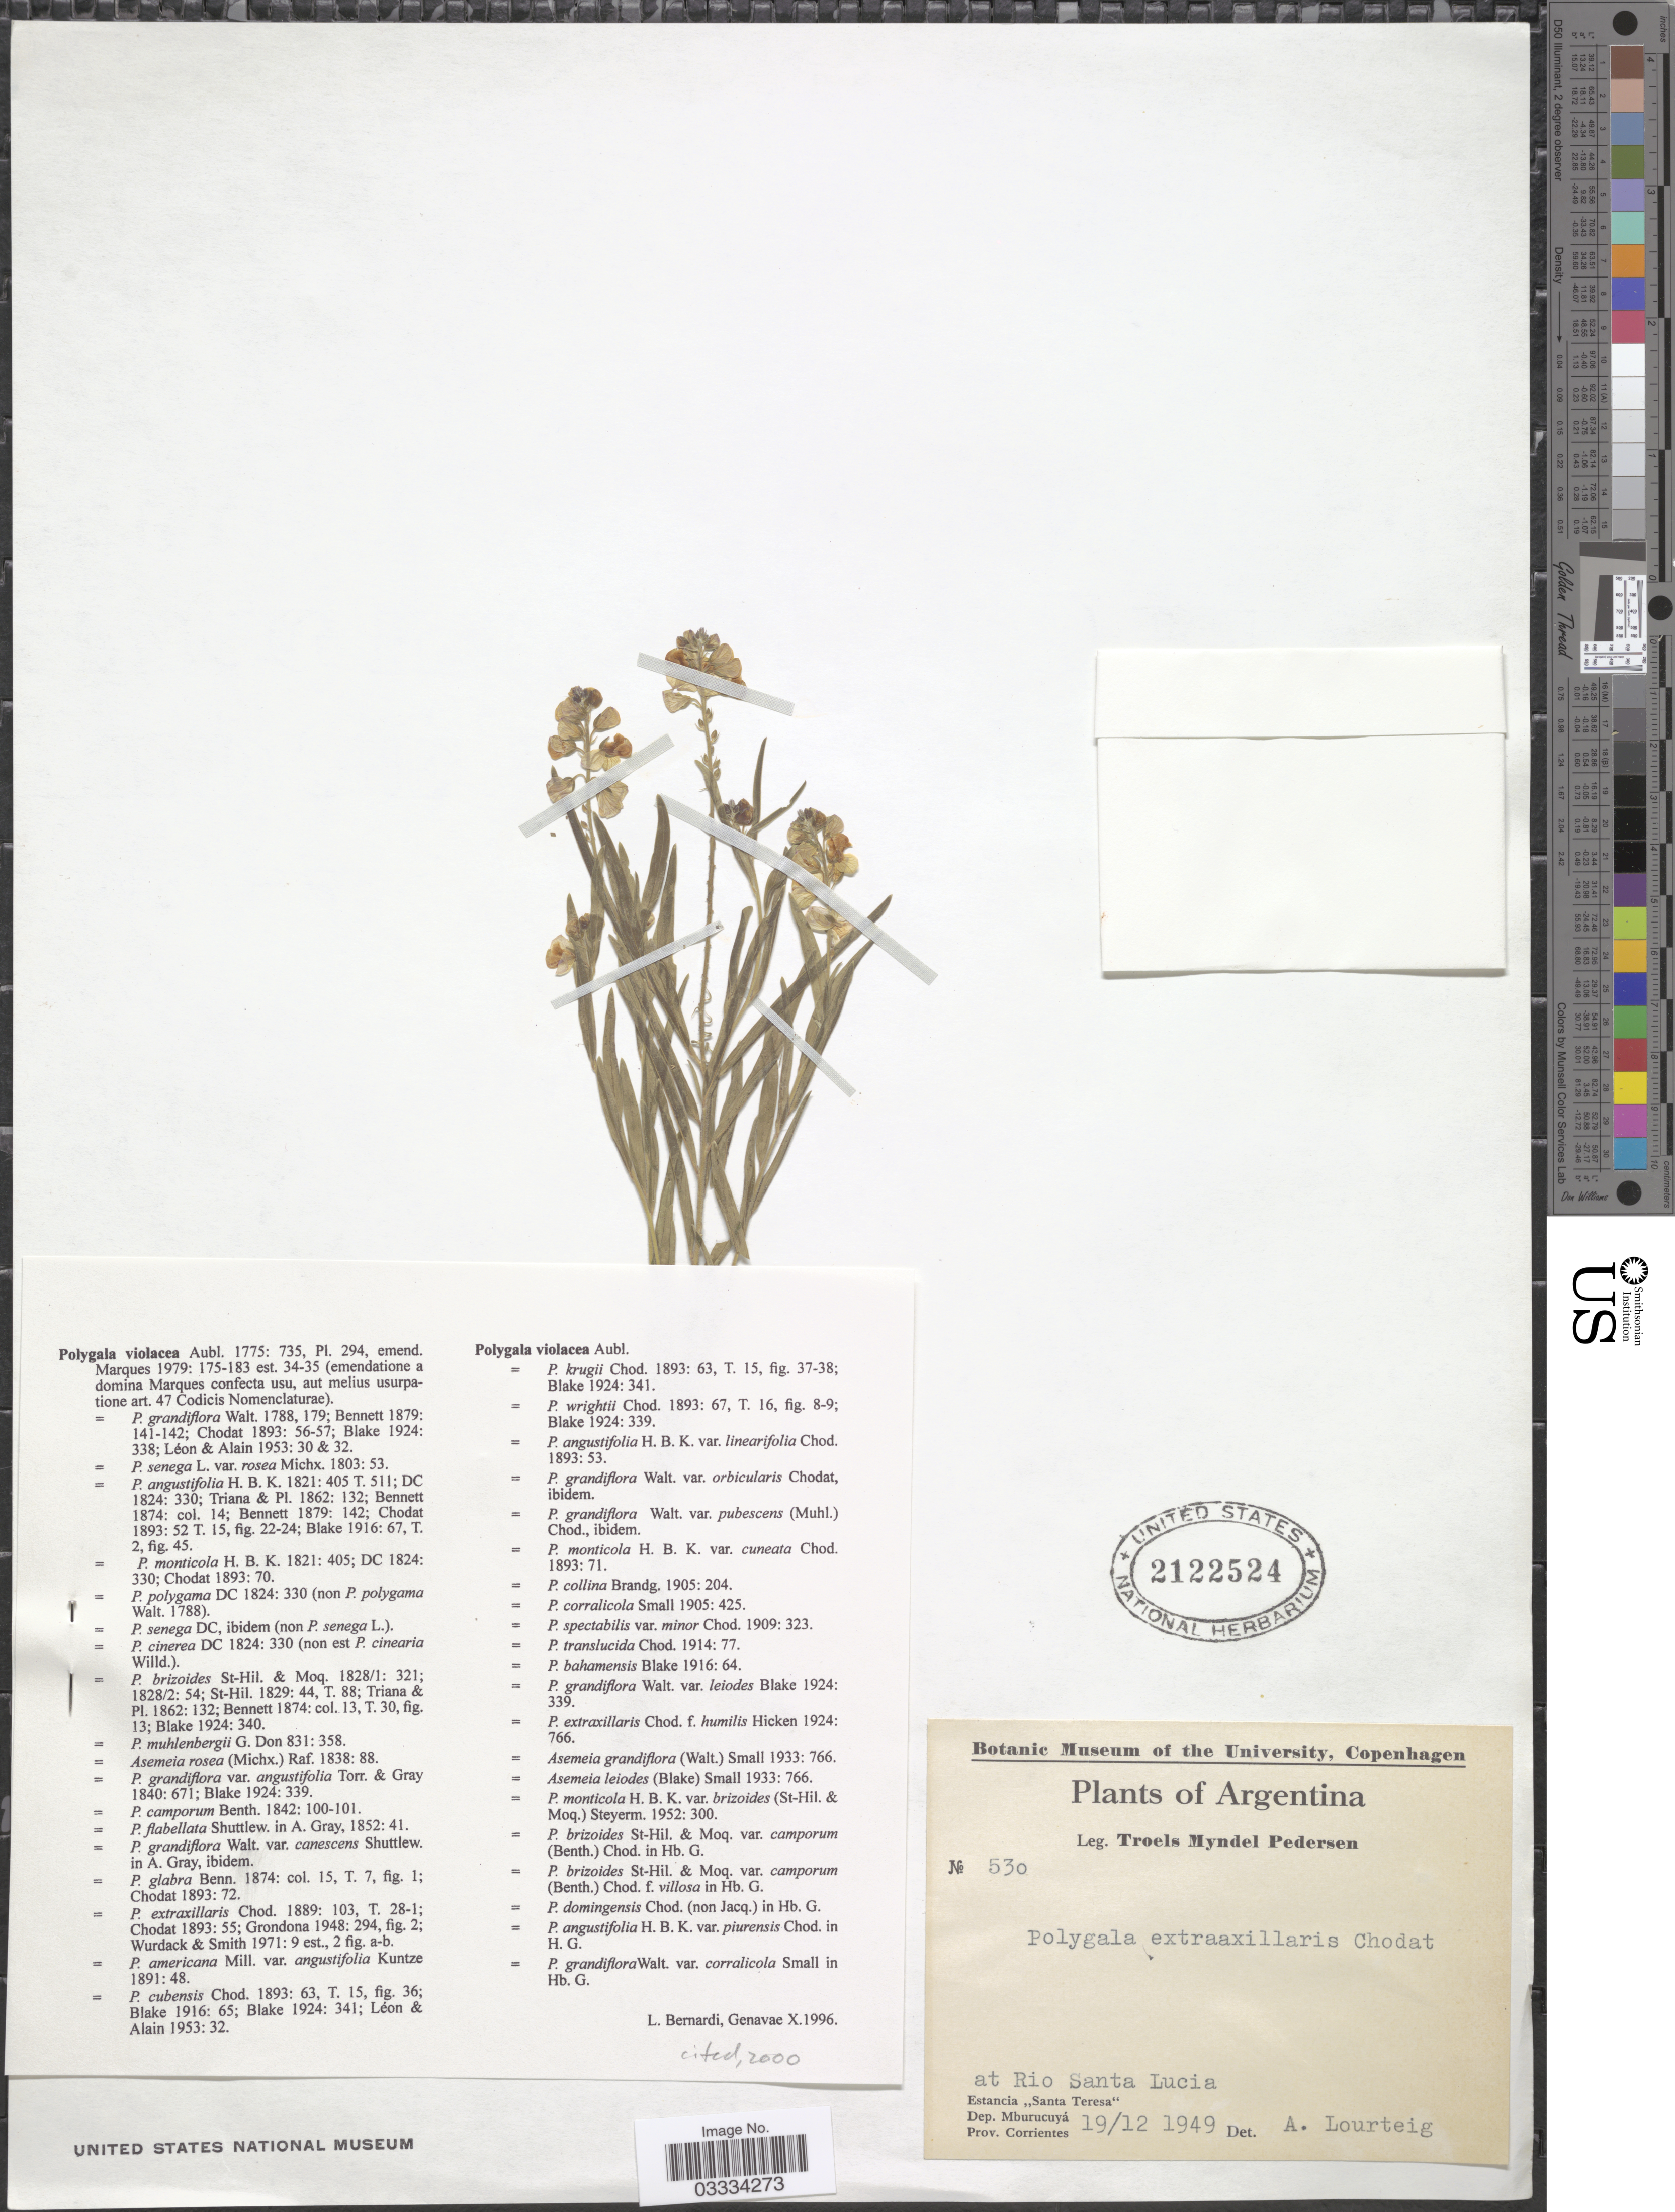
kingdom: Plantae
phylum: Tracheophyta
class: Magnoliopsida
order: Fabales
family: Polygalaceae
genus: Asemeia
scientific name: Asemeia extraaxillaris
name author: (Chodat) J.F.B. Pastore & J.R. Abbott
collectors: T. Pederson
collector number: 530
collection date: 1949-12-19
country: Argentina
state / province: Corrientes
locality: At Rio Santa Lucia. Estancia "Santa Teresa". Dep. Mburucuyá.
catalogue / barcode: US 2122524